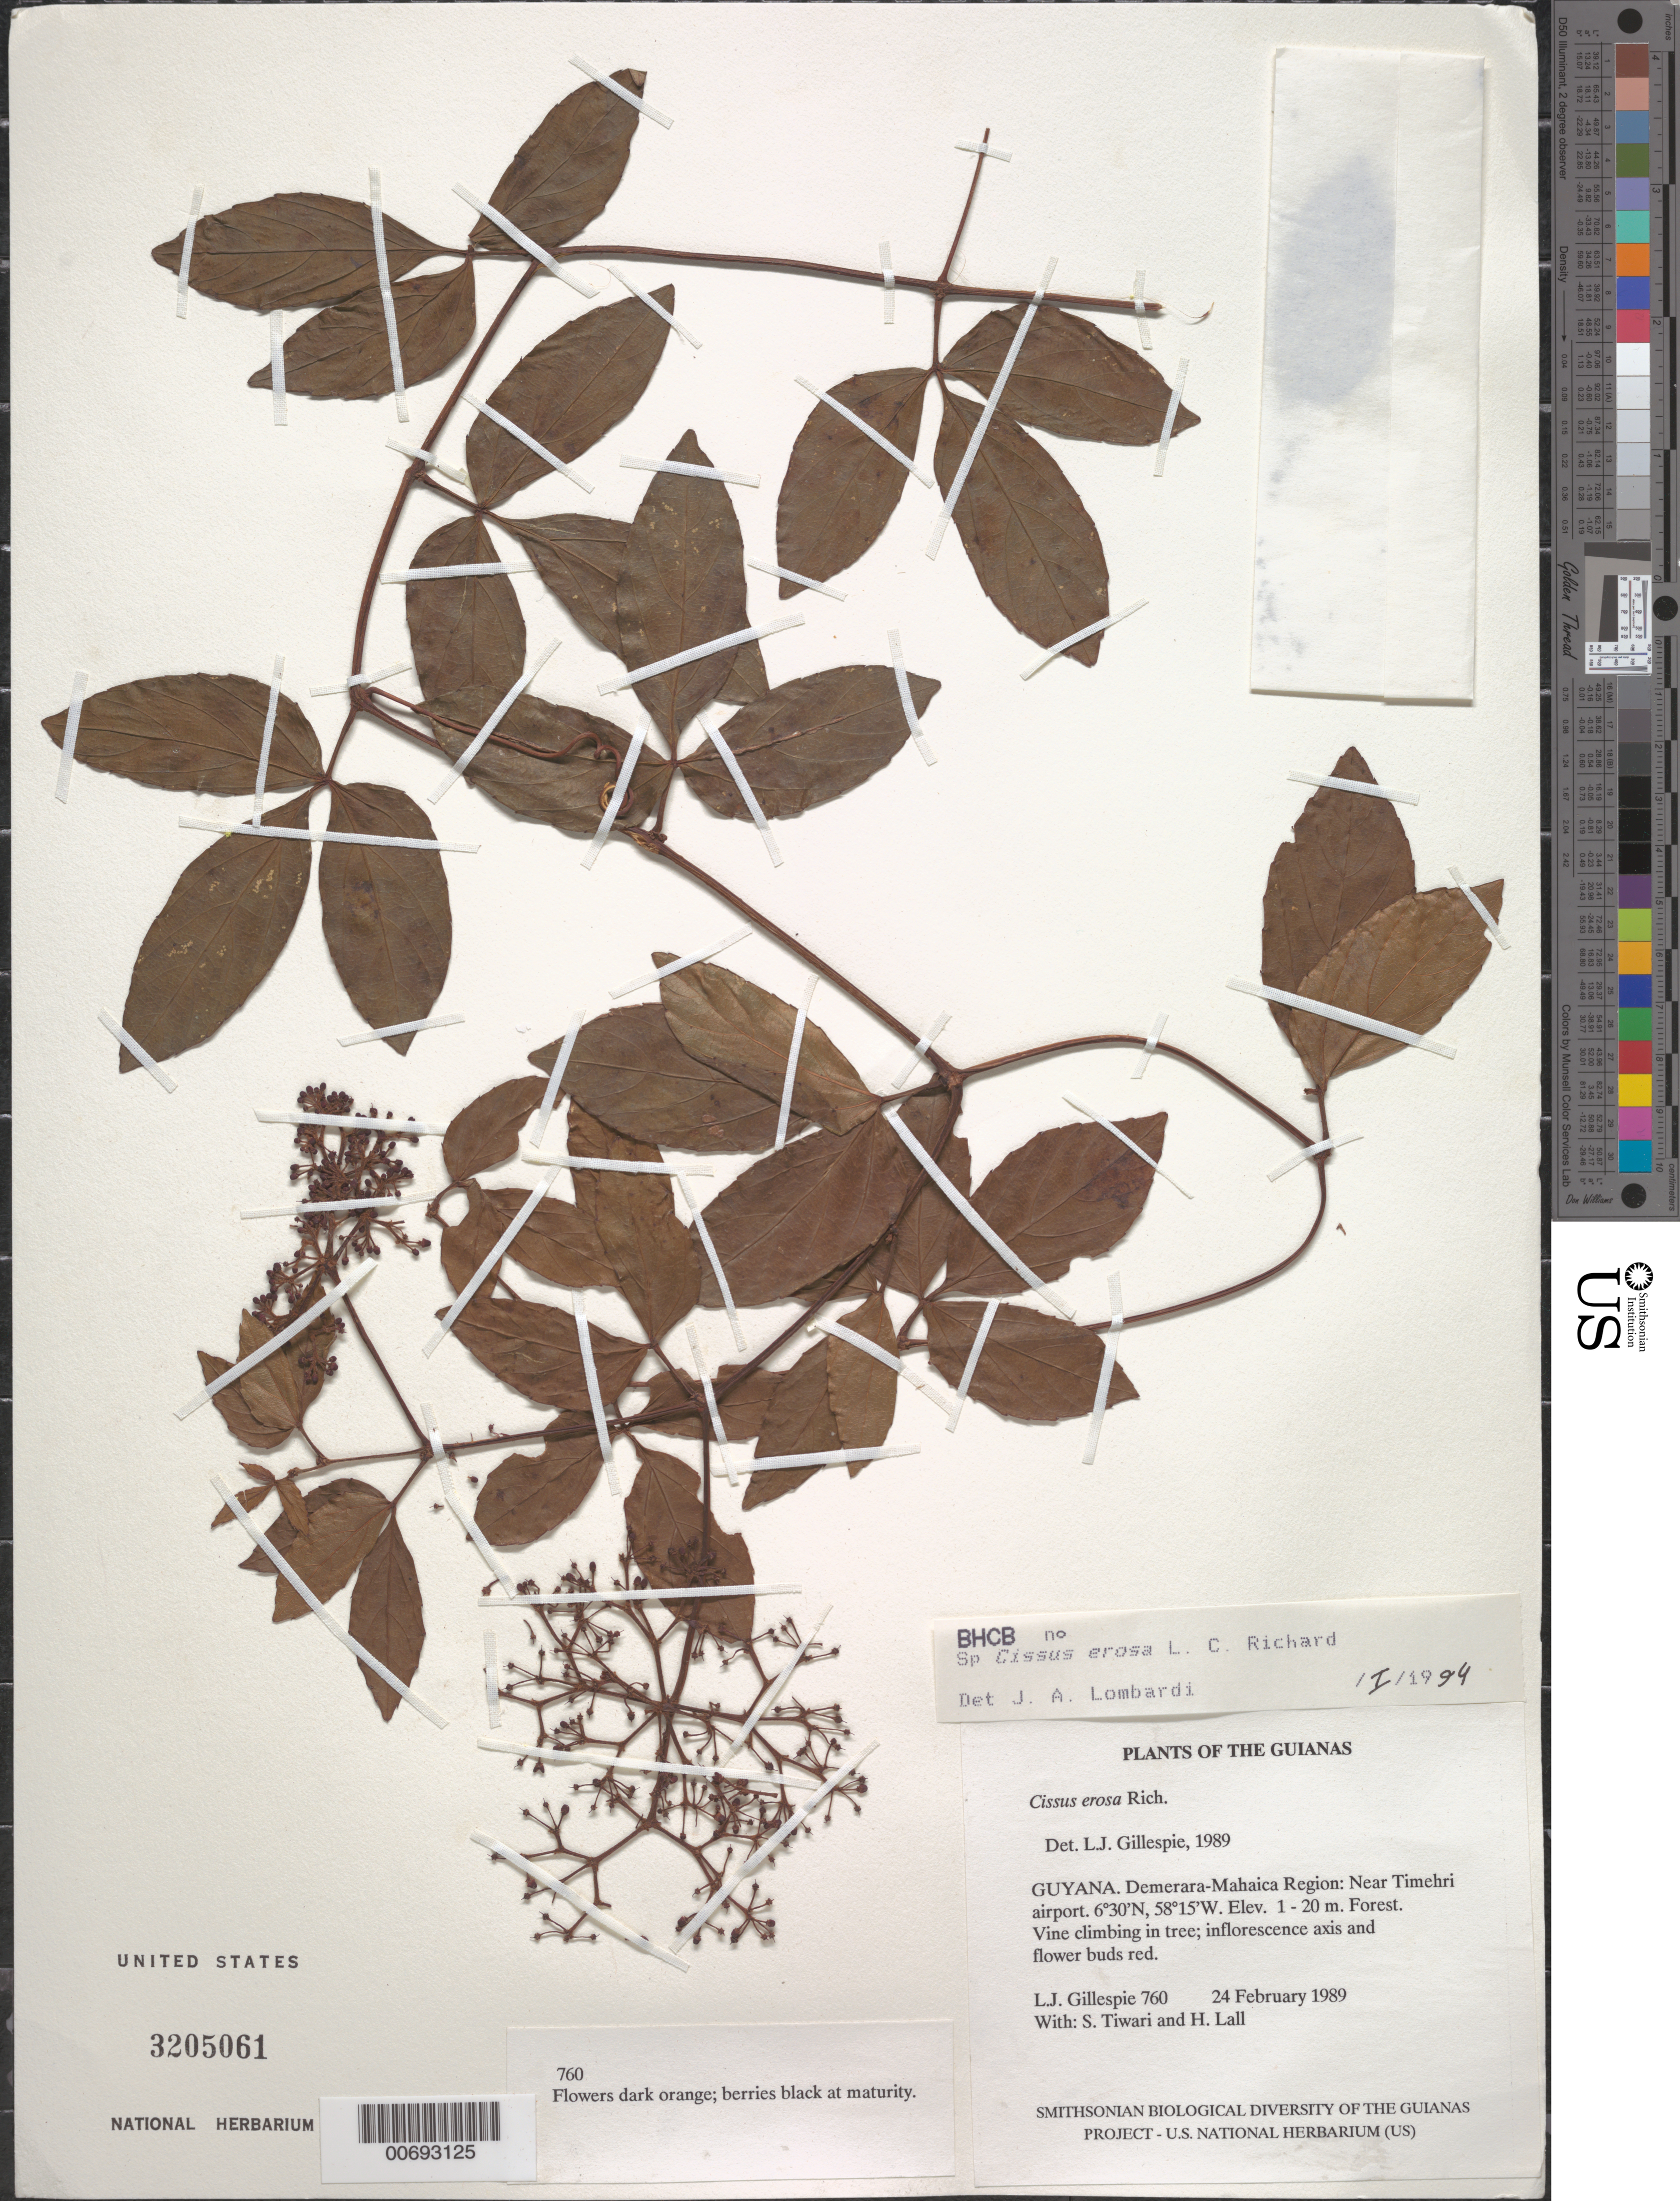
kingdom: Plantae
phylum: Tracheophyta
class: Magnoliopsida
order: Vitales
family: Vitaceae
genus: Cissus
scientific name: Cissus erosa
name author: Rich.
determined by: Gillespie, L. J.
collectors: L. J. Gillespie, S. Tiwari & H. Lall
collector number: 760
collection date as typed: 24 February 1989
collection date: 1989-02-24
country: Guyana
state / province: Demerara-Mahaica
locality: Near Timehri airport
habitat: Forest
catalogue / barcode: US 3205061